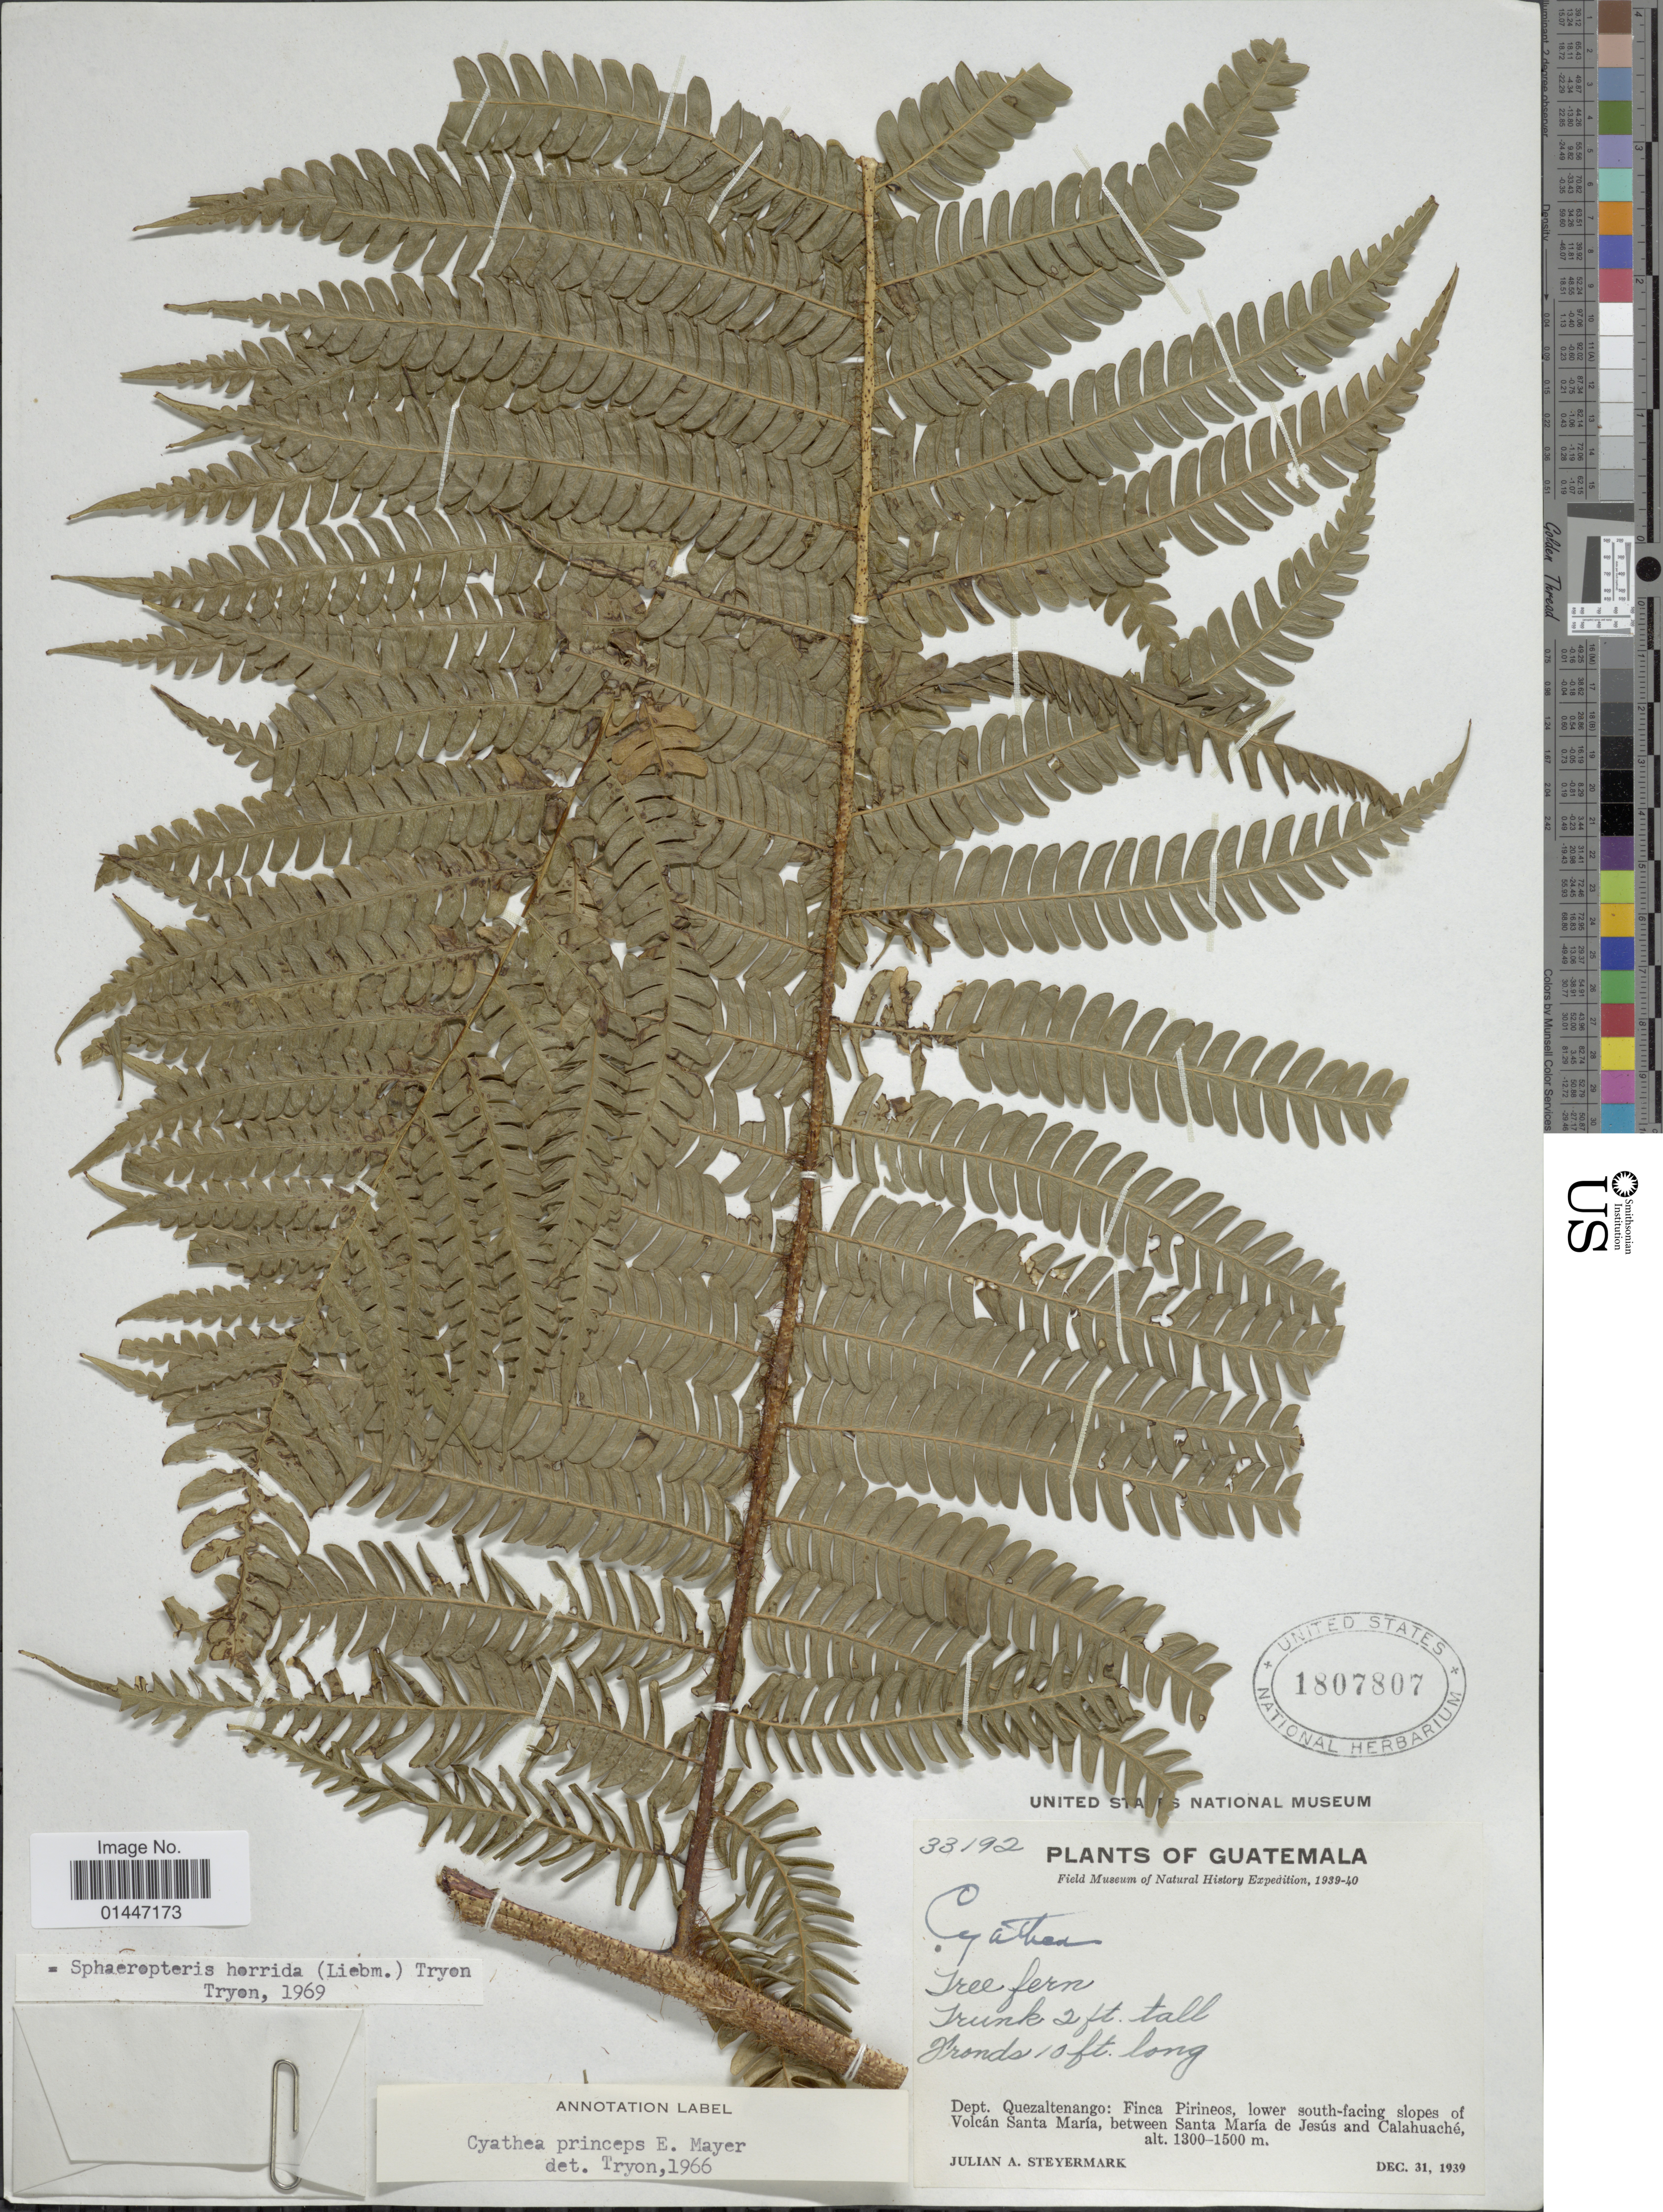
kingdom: Plantae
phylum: Tracheophyta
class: Polypodiopsida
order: Cyatheales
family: Cyatheaceae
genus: Sphaeropteris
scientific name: Sphaeropteris horrida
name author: (Liebm.) R.M. Tryon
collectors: J. Steyermark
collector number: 33192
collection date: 1939-12-31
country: Guatemala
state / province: Quetzaltenango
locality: Dept. Quezaltenango: Finca Pirineos, lower south- facing slopes of Volcan Santa Maria, between Santa Maria de Jesus and Calahuache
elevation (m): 1300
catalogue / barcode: US 1807807